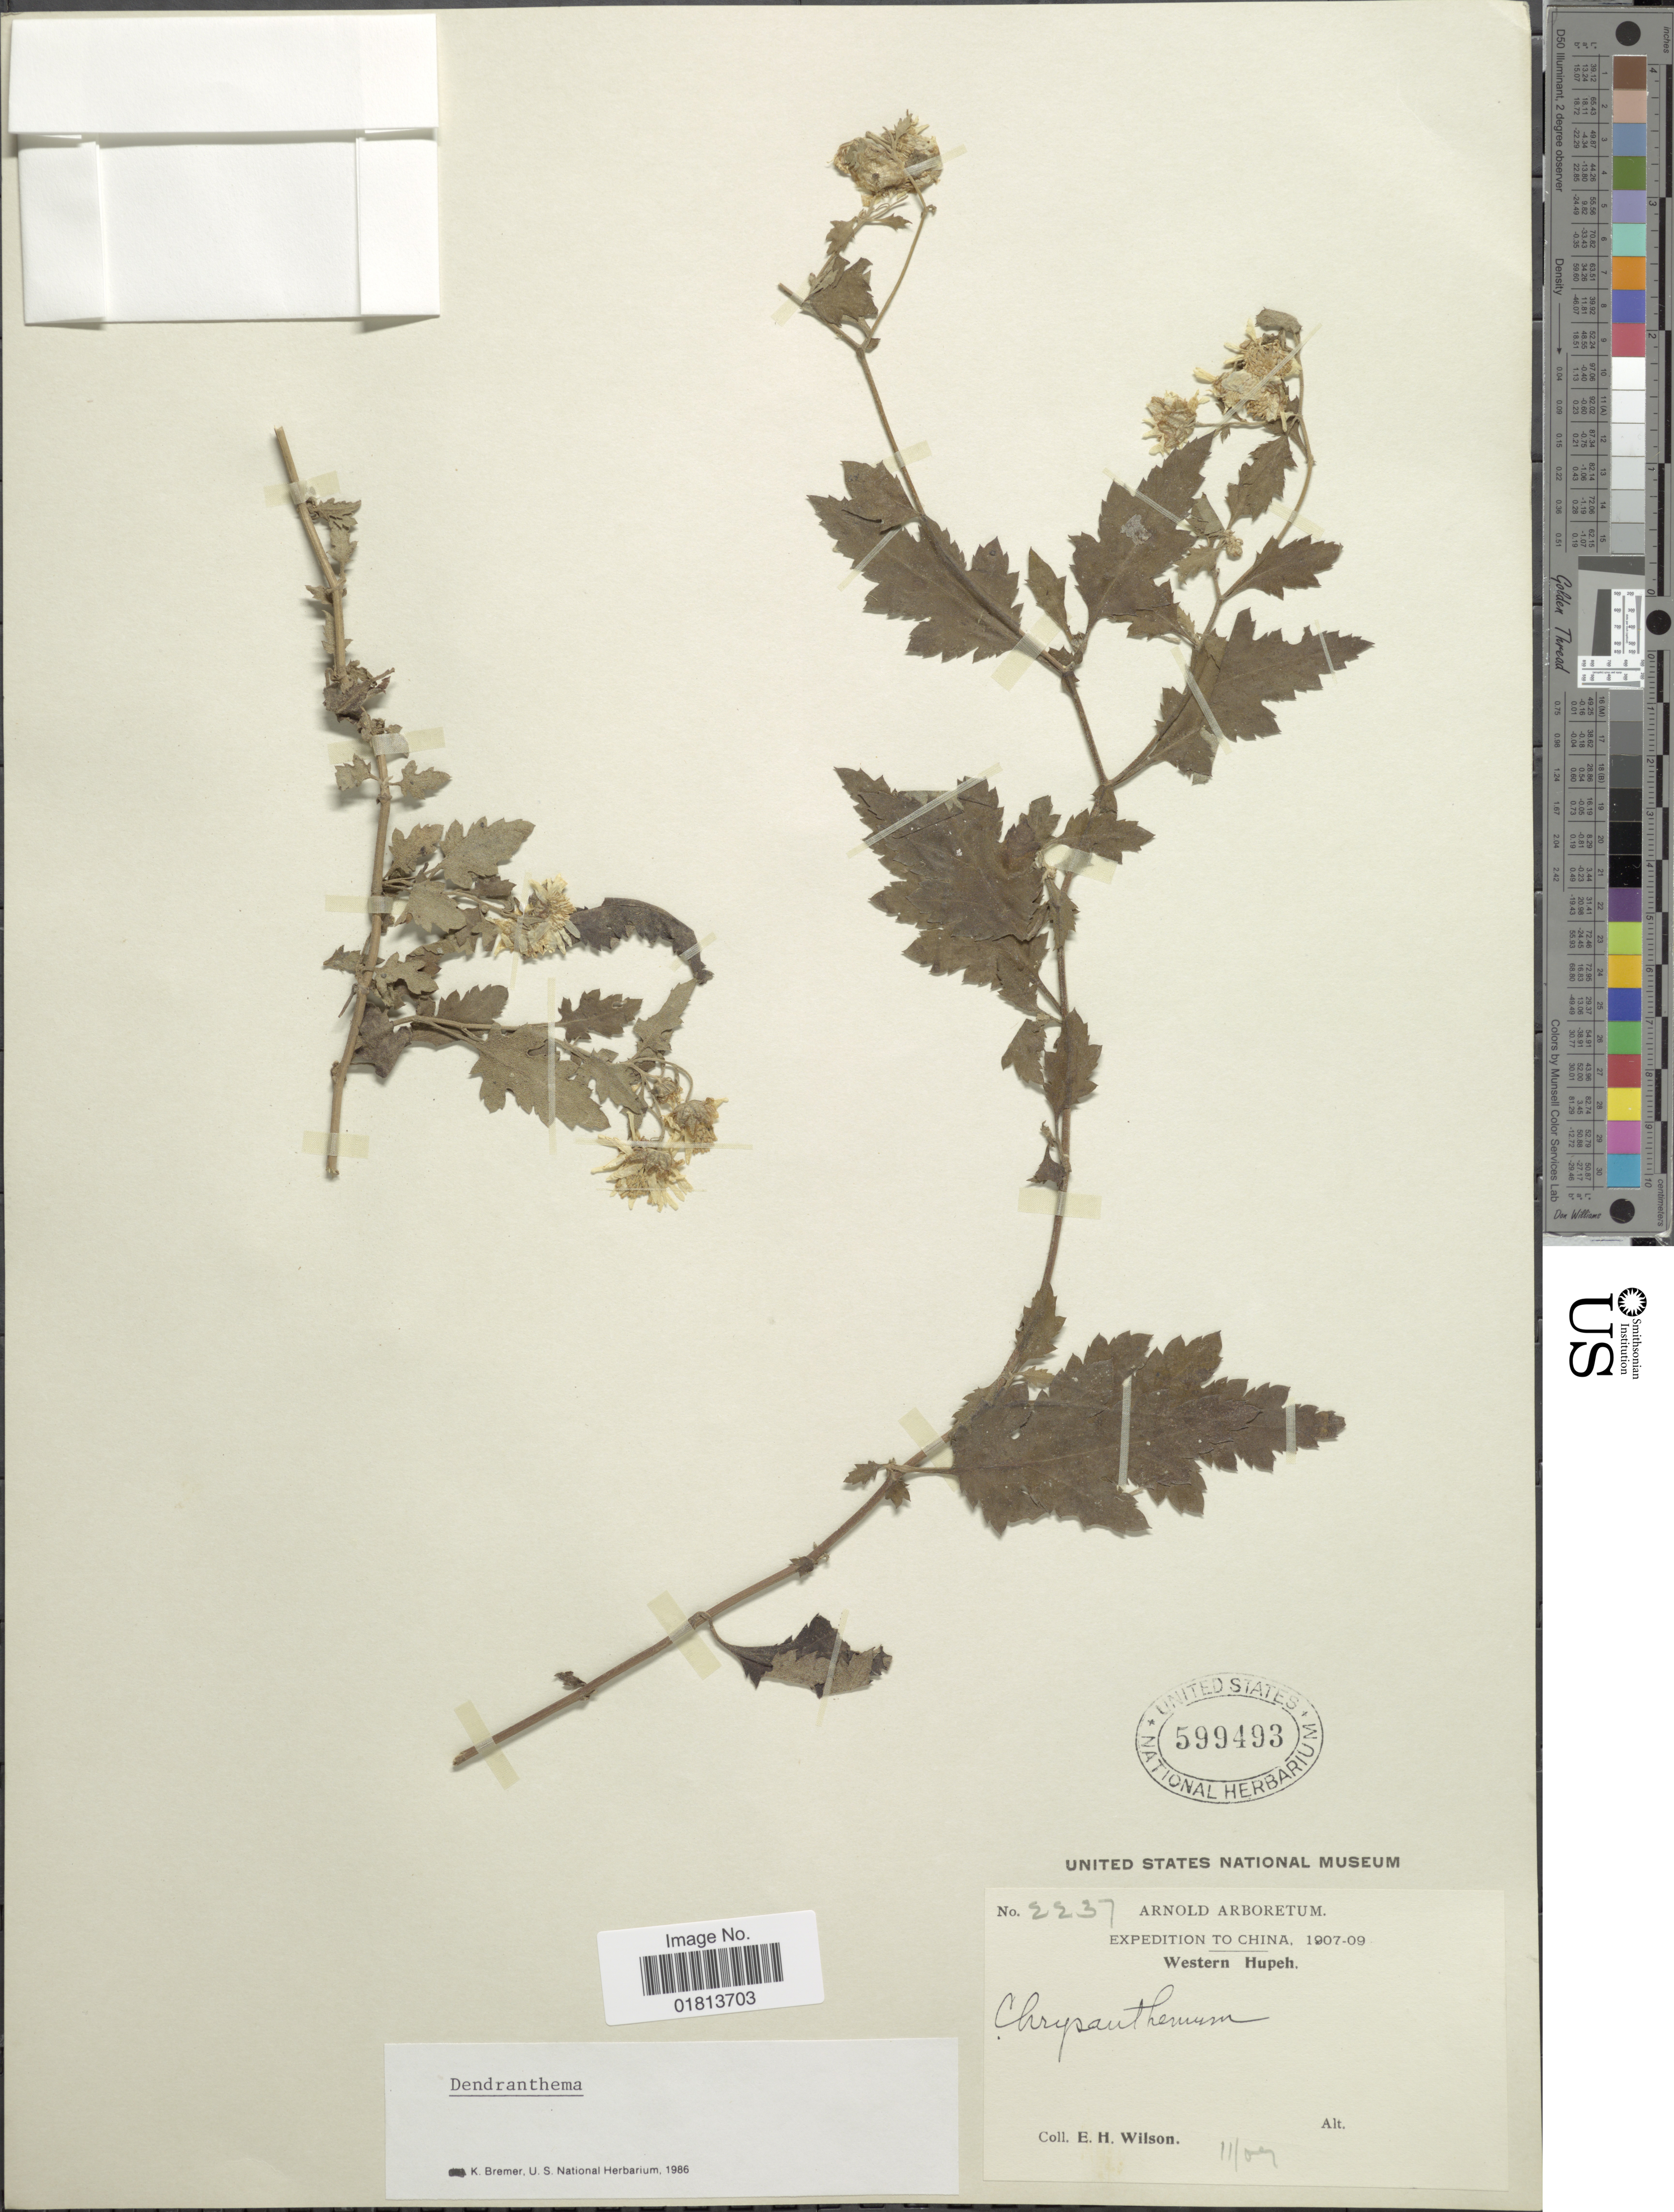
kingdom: Plantae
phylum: Tracheophyta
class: Magnoliopsida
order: Asterales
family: Asteraceae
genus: Dendranthema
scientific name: Dendranthema indicum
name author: (L.) Des Moul.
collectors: E. Wilson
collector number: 2237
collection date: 1907-09-11/1909-09-11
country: China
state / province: Hubei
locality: Western Hupeh, China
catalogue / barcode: US 599493